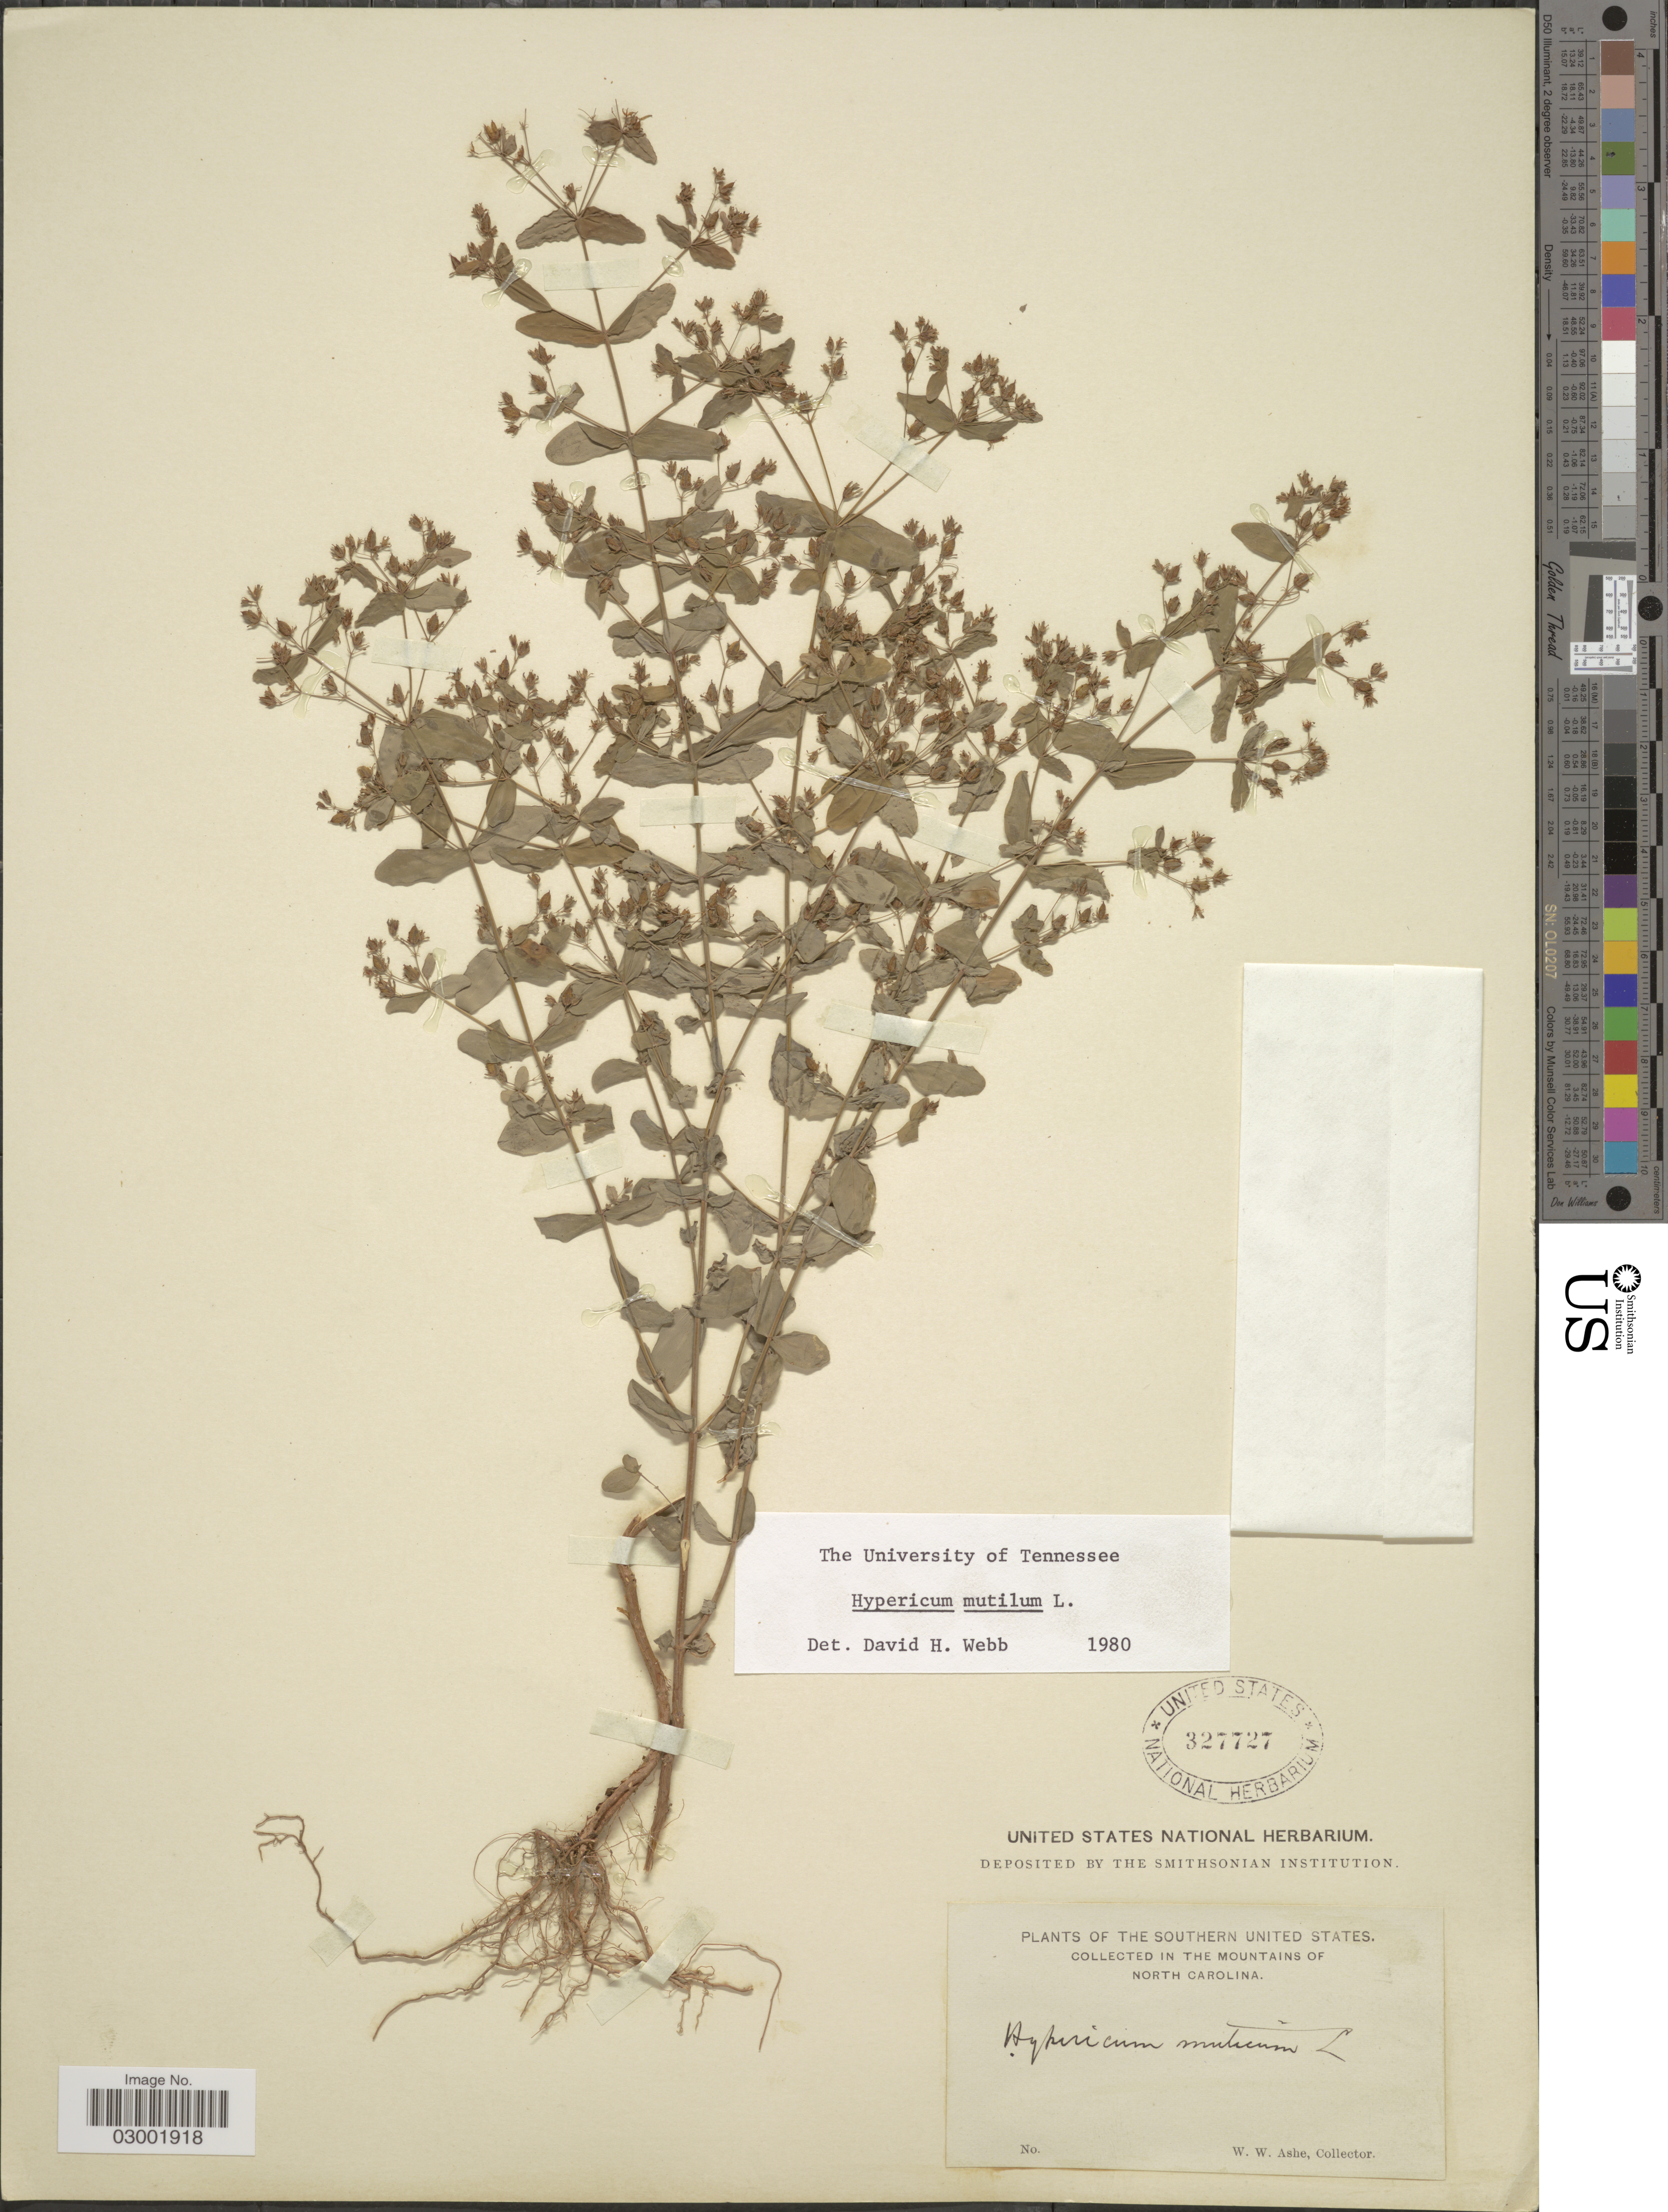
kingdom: Plantae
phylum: Tracheophyta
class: Magnoliopsida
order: Malpighiales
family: Hypericaceae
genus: Hypericum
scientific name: Hypericum mutilum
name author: L.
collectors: W. W. Ashe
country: United States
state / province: North Carolina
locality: The Southern United States, in the mountains of North Carolina.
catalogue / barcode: US 327727